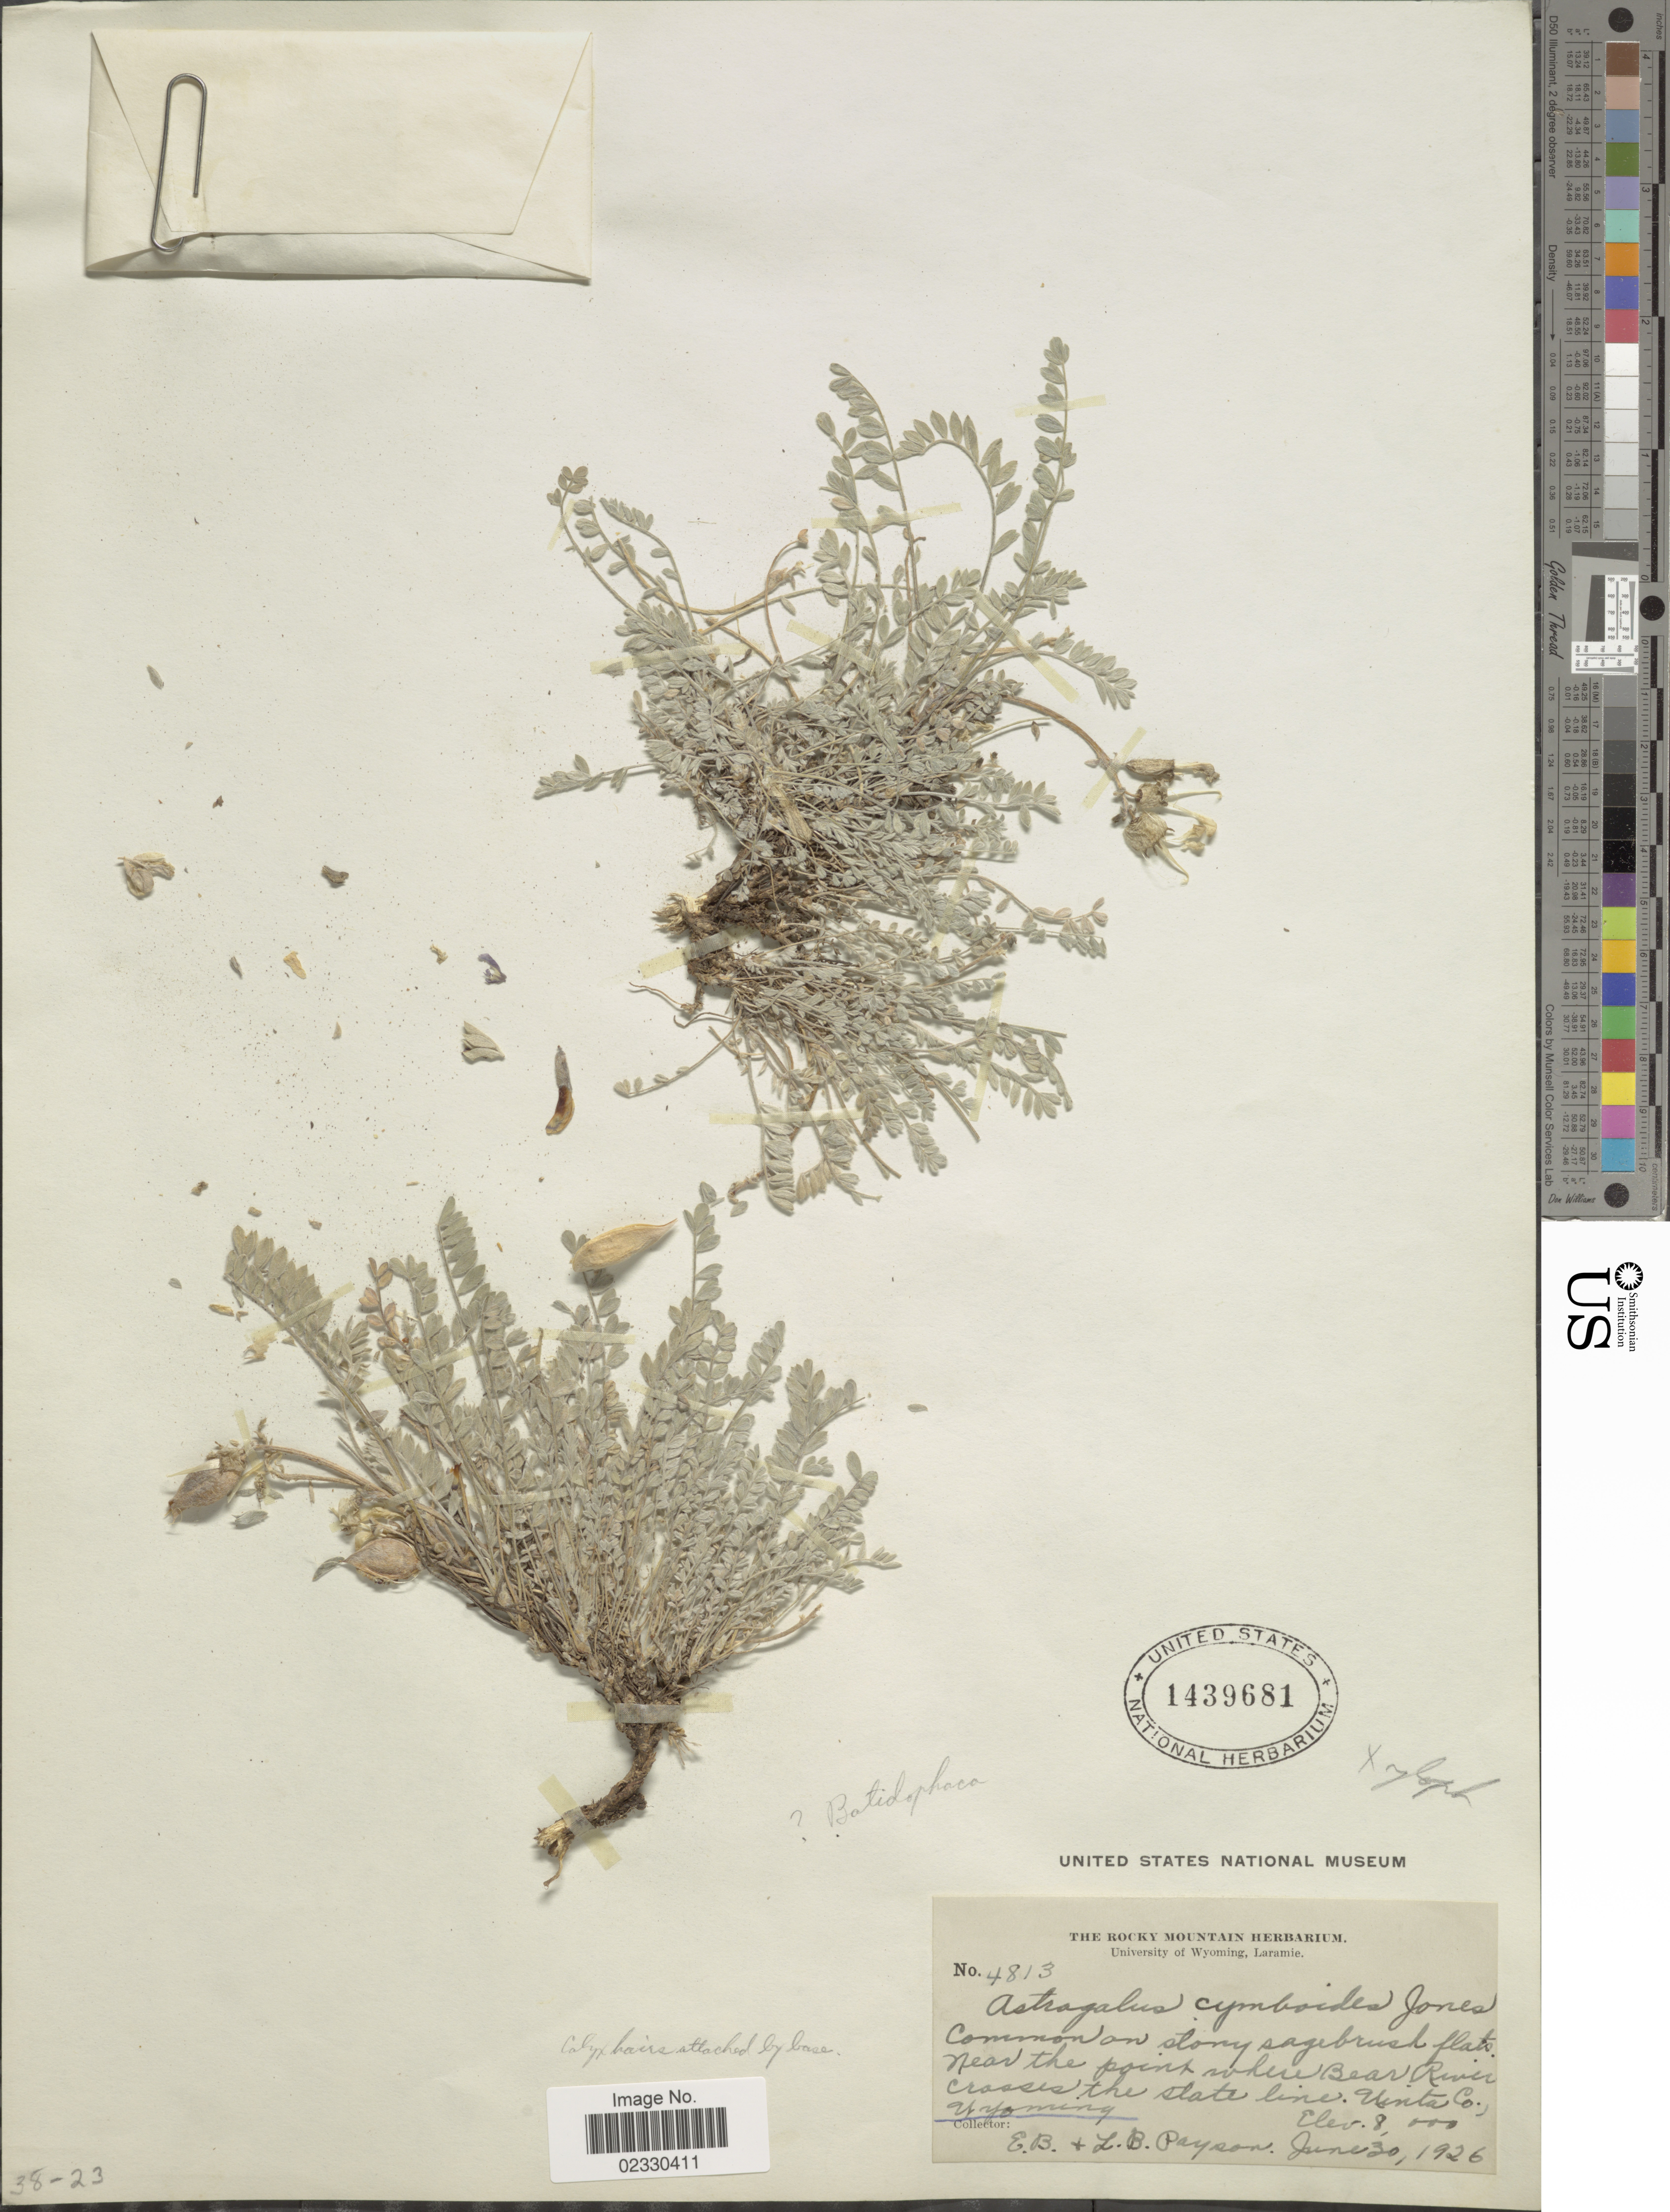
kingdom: Plantae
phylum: Tracheophyta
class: Magnoliopsida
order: Fabales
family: Fabaceae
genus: Astragalus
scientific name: Astragalus cymboides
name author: M.E. Jones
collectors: E. B. Payson & L. Payson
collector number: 4813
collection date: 1926-06-30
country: United States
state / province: Wyoming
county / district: Uinta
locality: Near the point where Bear River crosses the state line, Uinta Co.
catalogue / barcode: US 1439681